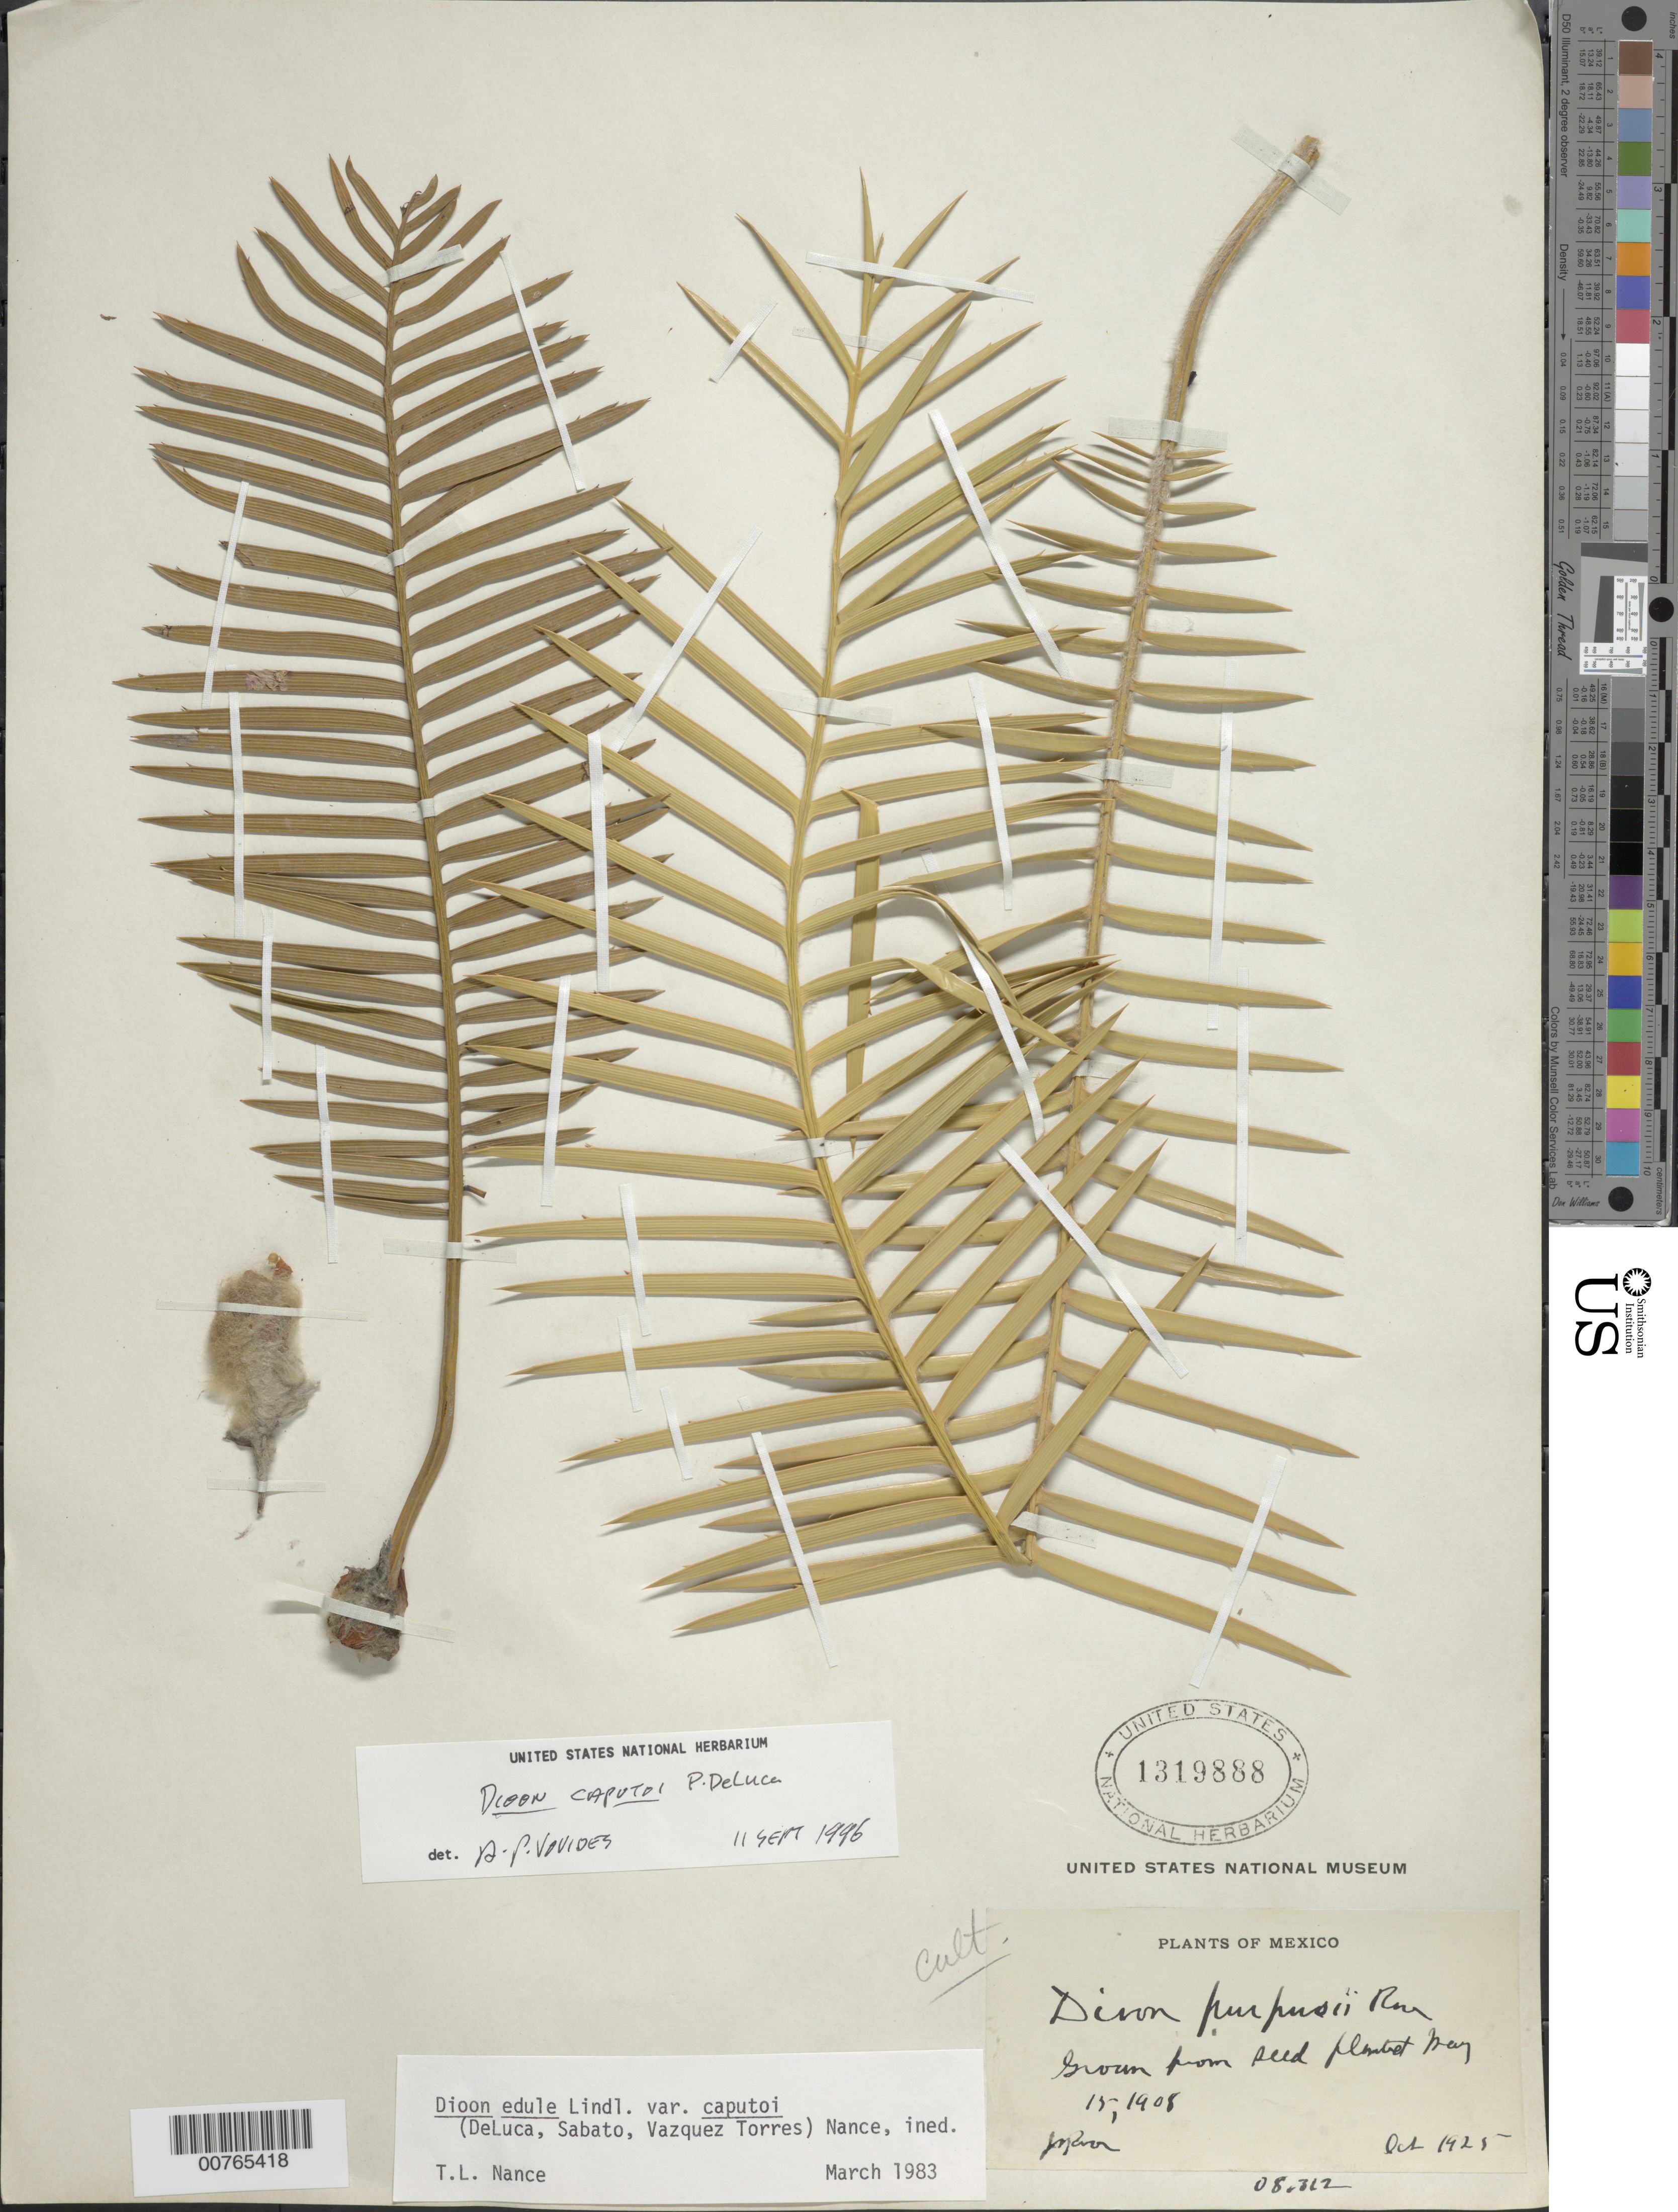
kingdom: Plantae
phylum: Tracheophyta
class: Cycadopsida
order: Cycadales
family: Zamiaceae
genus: Dioon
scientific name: Dioon caputoi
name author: De Luca et al.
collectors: J. N. Rose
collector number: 08 312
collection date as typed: Oct 1925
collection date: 1925-10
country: Mexico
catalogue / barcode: US 1319888